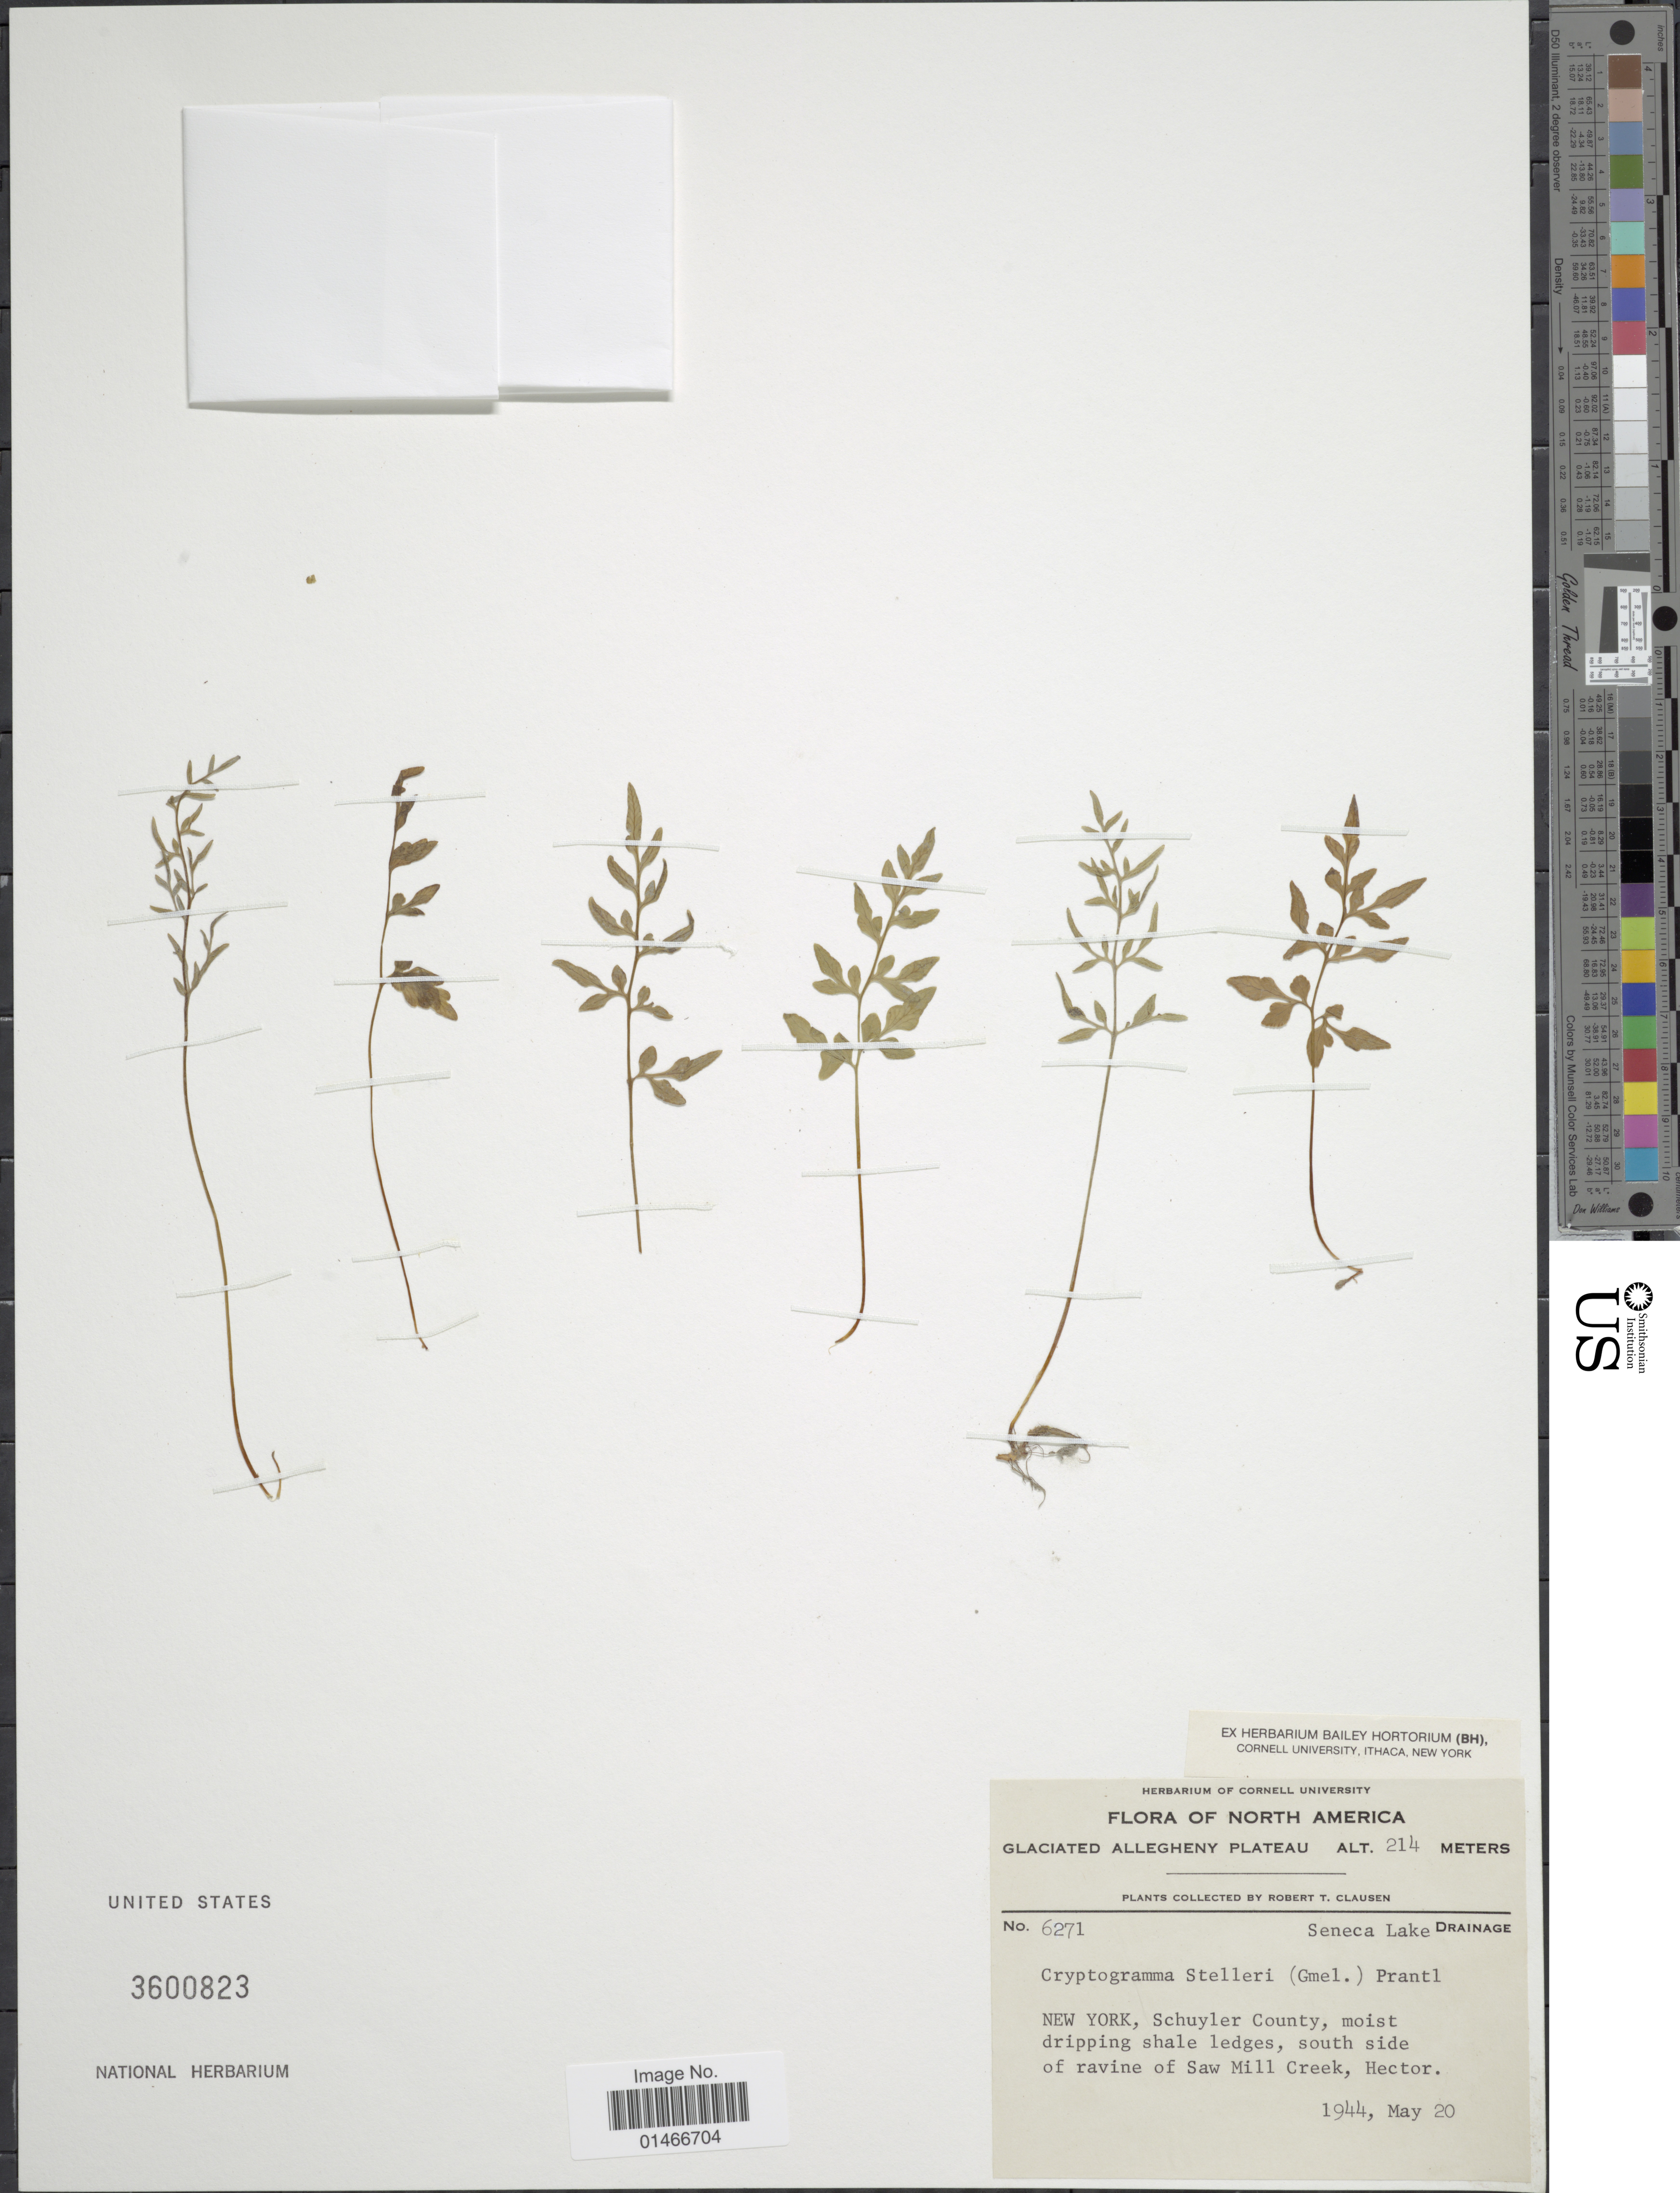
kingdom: Plantae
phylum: Tracheophyta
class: Polypodiopsida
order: Polypodiales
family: Pteridaceae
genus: Cryptogramma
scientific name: Cryptogramma stelleri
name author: (S.G. Gmel.) Prantl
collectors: R. T. Clausen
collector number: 6271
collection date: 1944-05-20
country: United States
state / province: New York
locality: North America. Schuyler County. South side of ravine of Saw Mill Creek. Glaciated Allegheny Plateau.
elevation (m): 214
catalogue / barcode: US 3600823